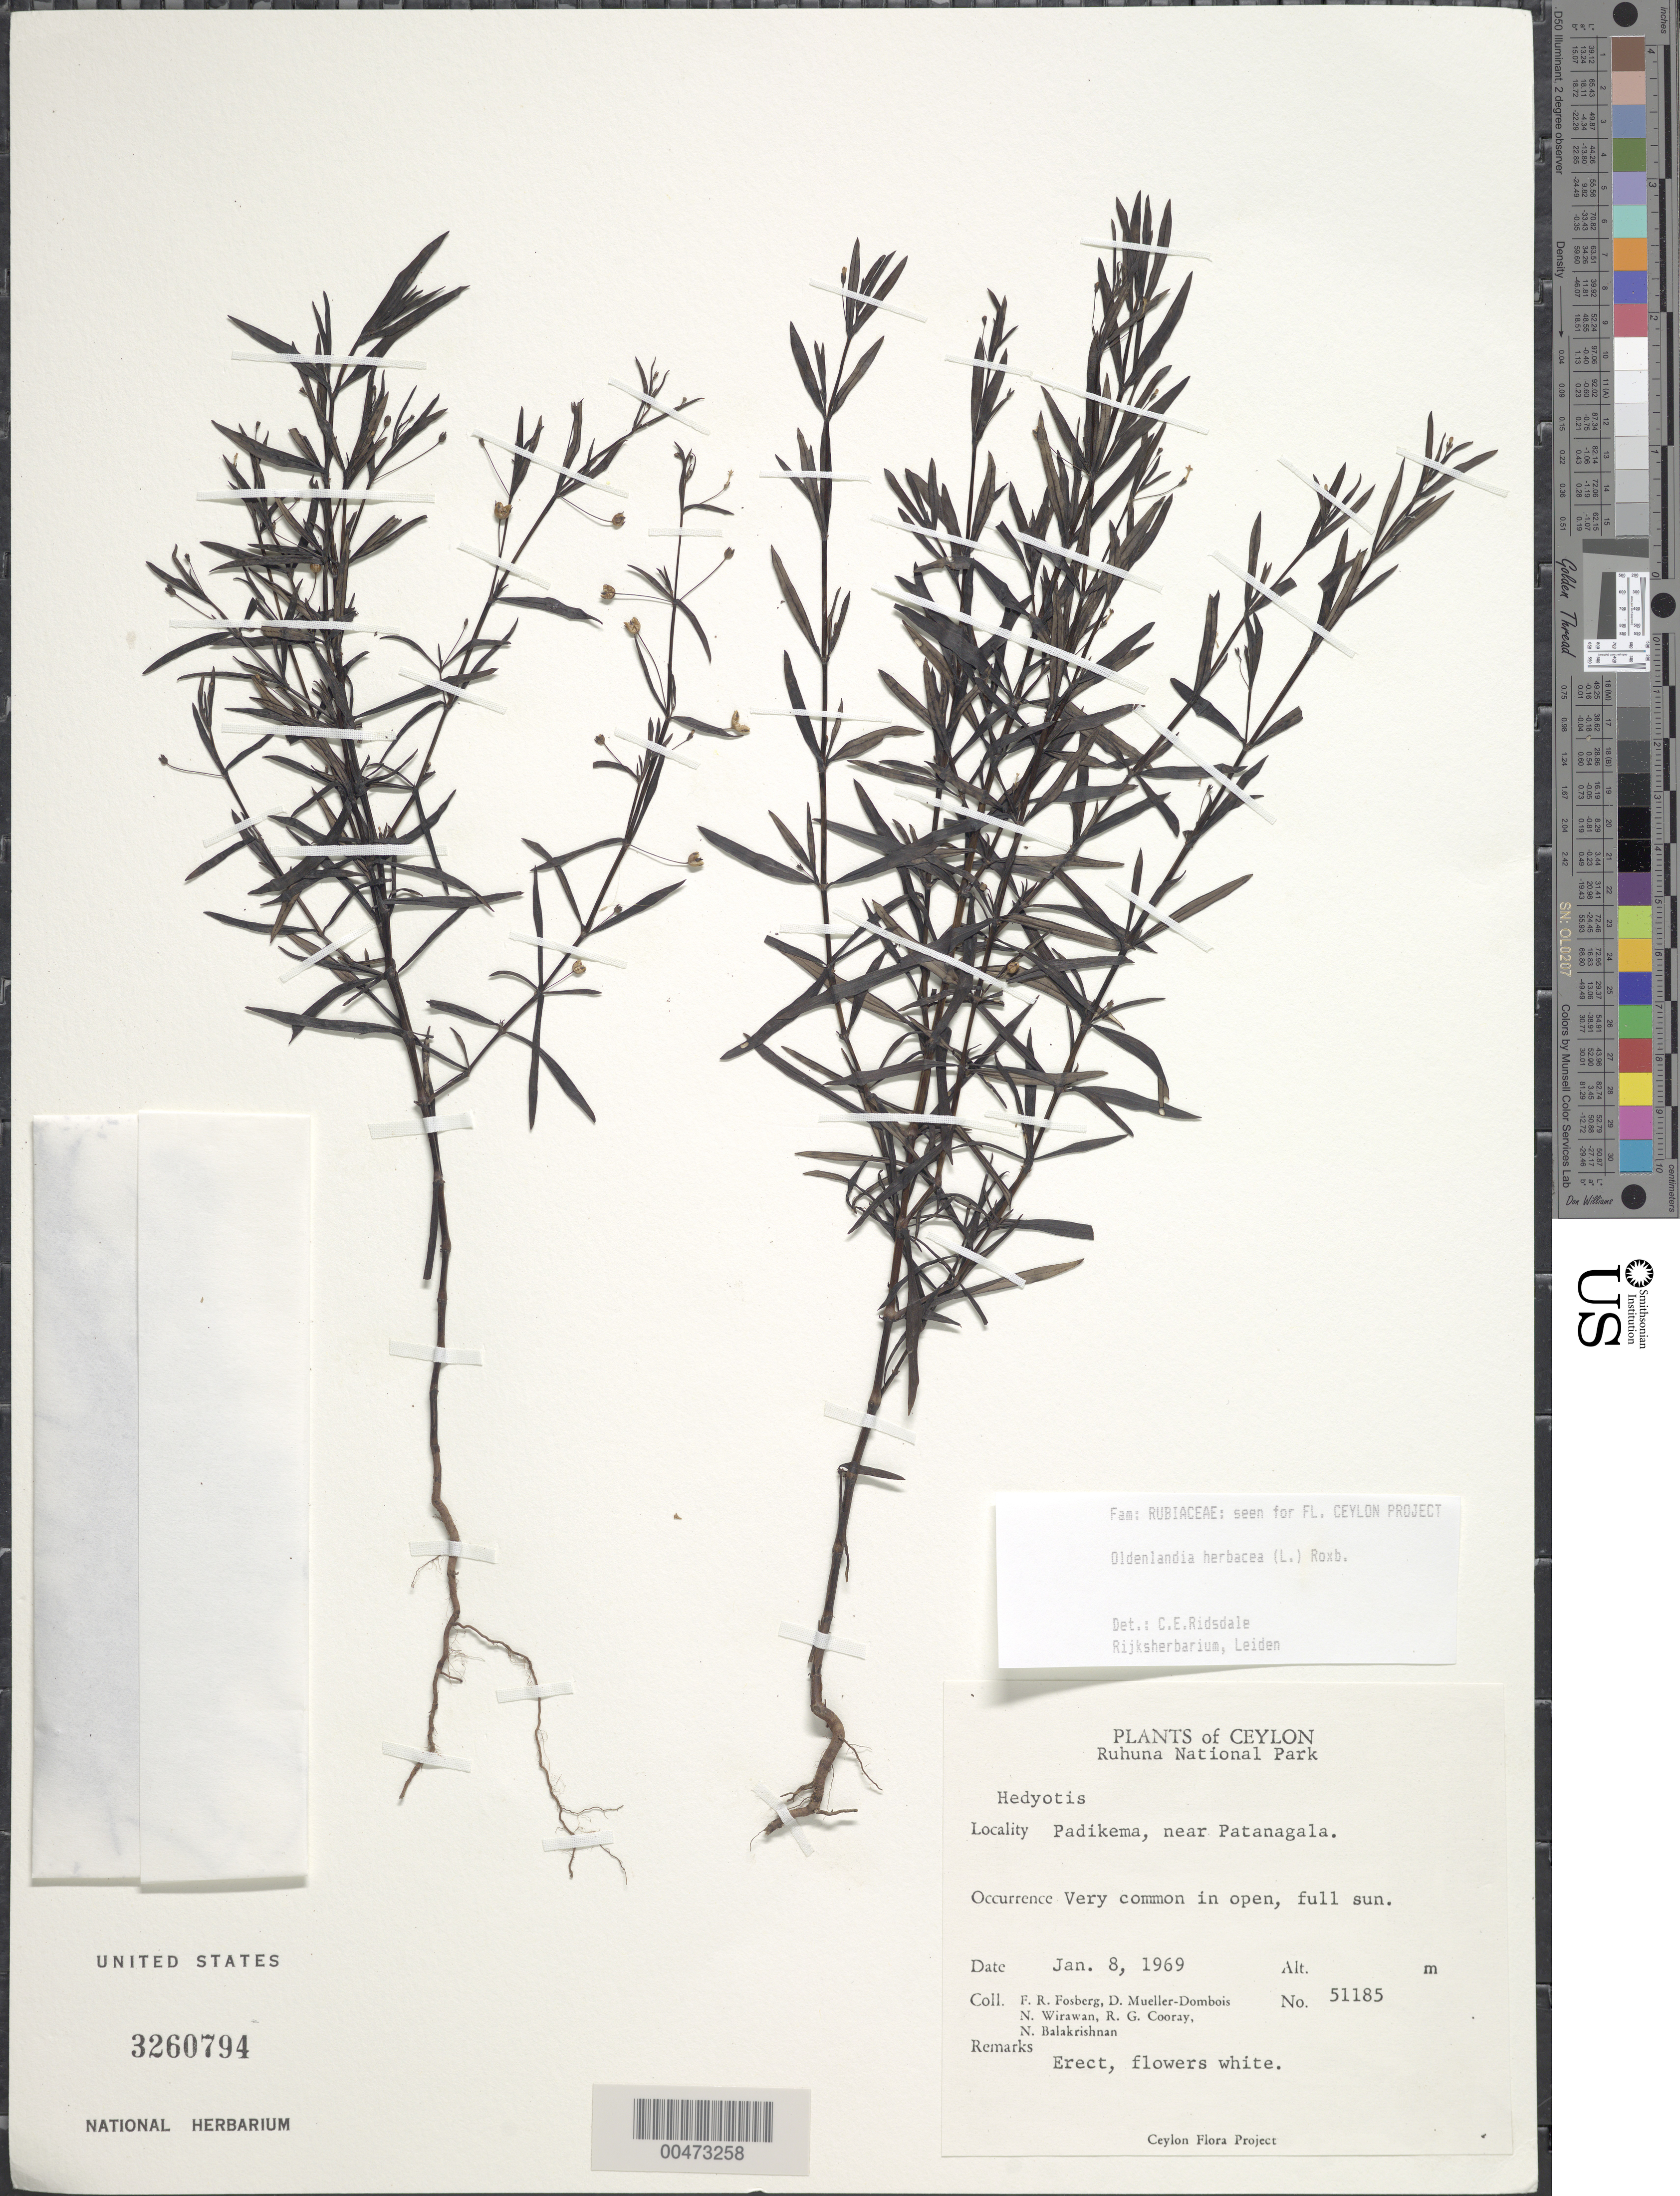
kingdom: Plantae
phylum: Tracheophyta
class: Magnoliopsida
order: Gentianales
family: Rubiaceae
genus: Oldenlandia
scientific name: Oldenlandia herbacea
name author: (L.) Roxb.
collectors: F. R. Fosberg, D. Mueller-Dombois & N. Wirawan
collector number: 51185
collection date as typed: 08 Jan 1969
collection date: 1969-01-08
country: Sri Lanka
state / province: Southern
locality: Ruhuna National Park, Padikema, near Patanagala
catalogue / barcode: US 3260794